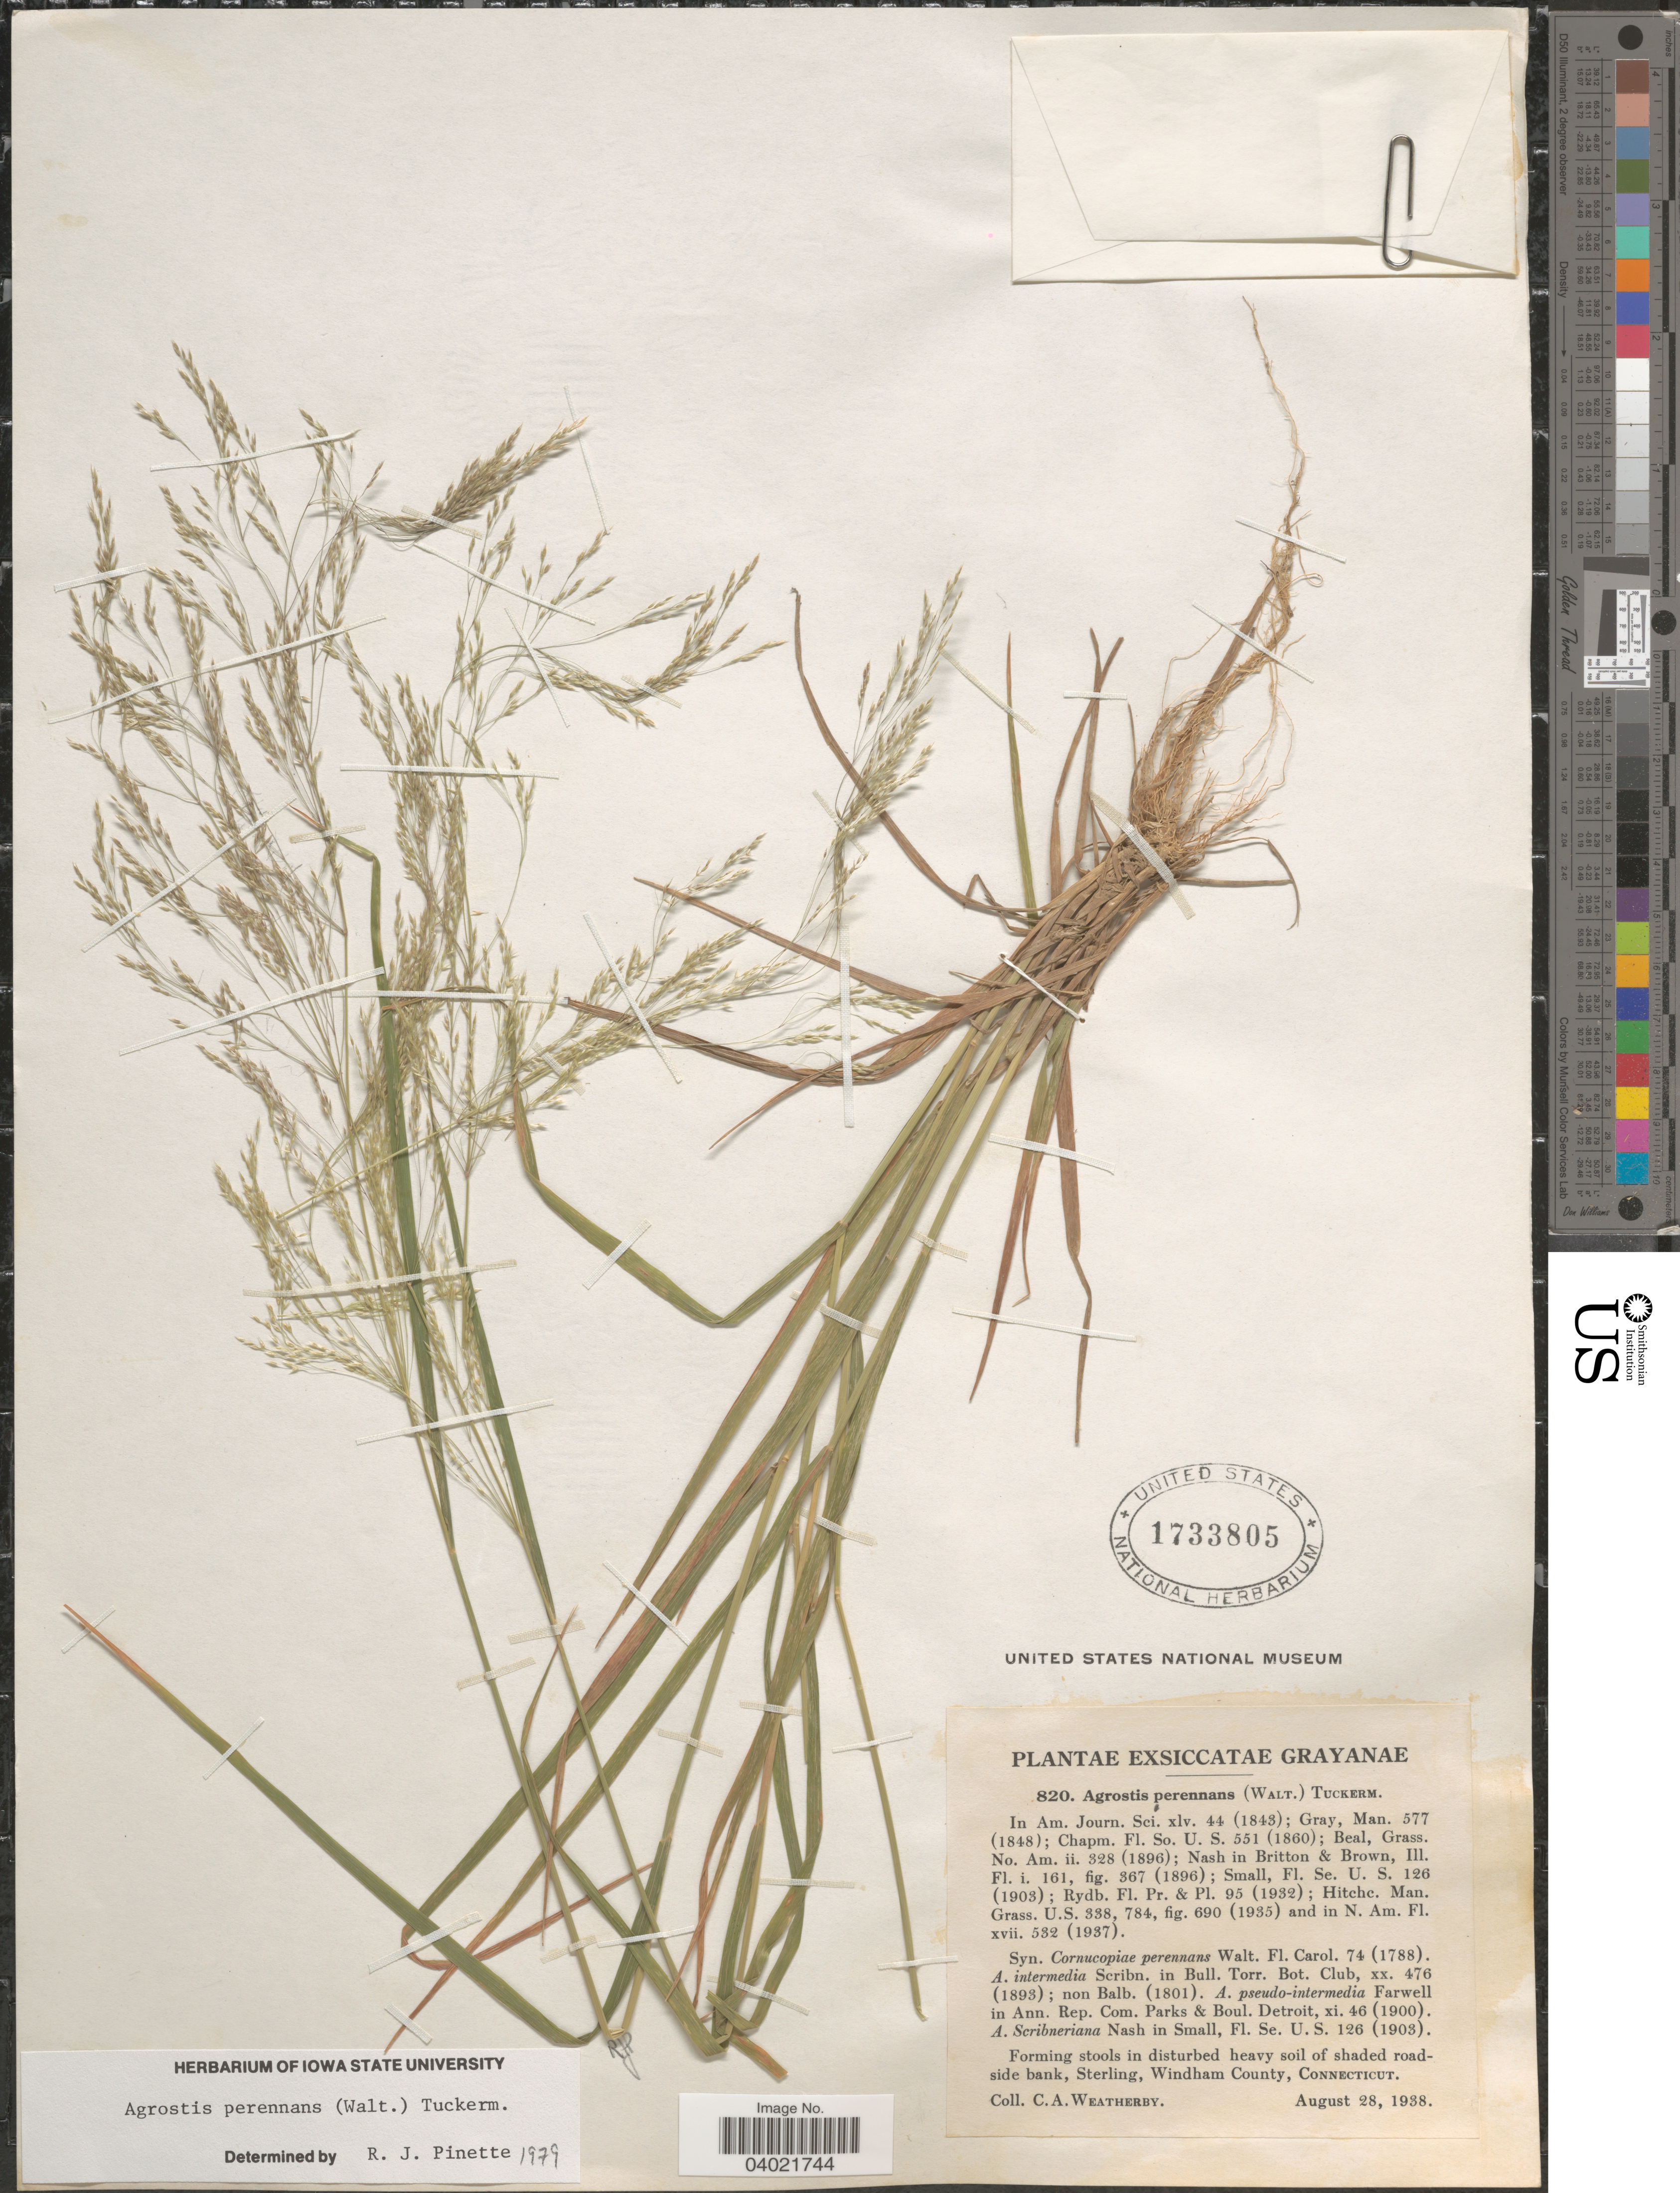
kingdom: Plantae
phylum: Tracheophyta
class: Liliopsida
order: Poales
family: Poaceae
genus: Agrostis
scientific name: Agrostis perennans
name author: (Walter) Tuck.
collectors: C. A. Weatherby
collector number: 820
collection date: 1938-08-28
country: United States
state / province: Connecticut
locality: Forming stools in disturbed heavy soil of shaded roadside bank, Sterling, Windham County.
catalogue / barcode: US 1733805